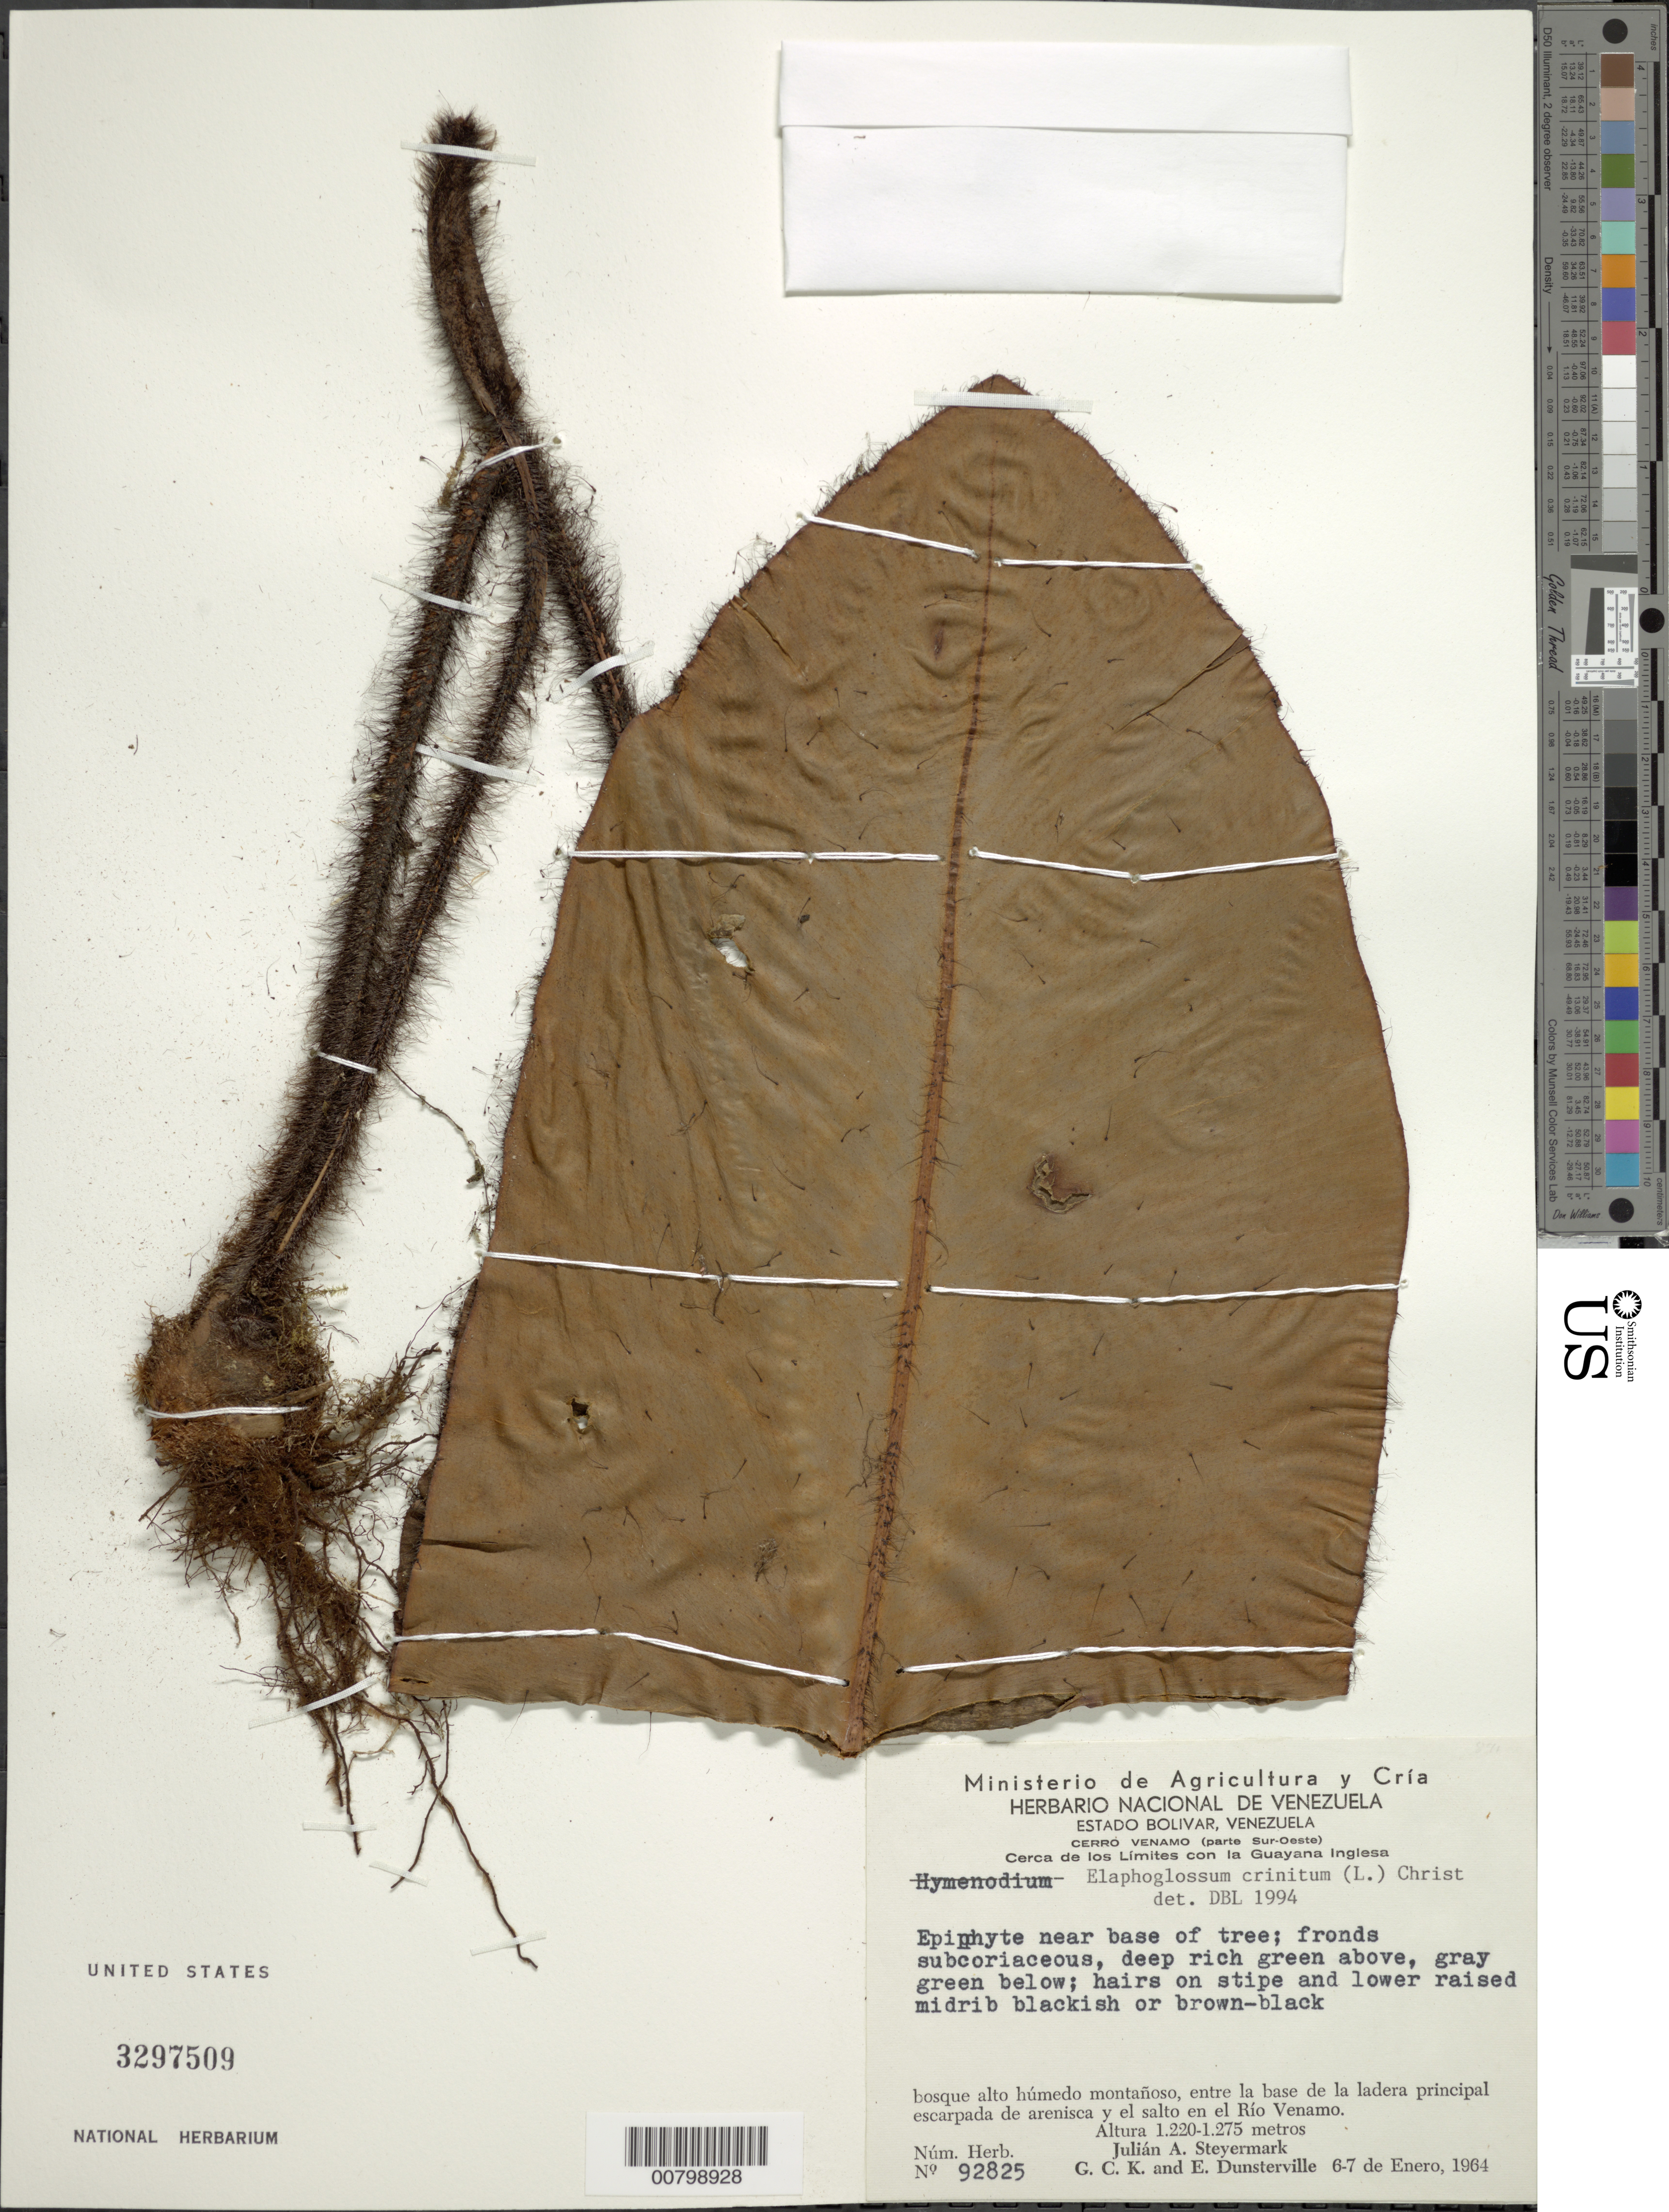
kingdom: Plantae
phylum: Tracheophyta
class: Polypodiopsida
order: Polypodiales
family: Dryopteridaceae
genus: Elaphoglossum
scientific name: Elaphoglossum crinitum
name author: (L.) Christ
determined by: Lellinger, David B., (BOT), Smithsonian Institution - National Museum of Natural History (UNITED STATES)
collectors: J. Steyermark, G. C. K. Dunsterville & E. Dunsterville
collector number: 92825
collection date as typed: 6-Jan-64 to 7-Jan-64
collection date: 1964-01-06/1964-01-07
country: Venezuela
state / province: Bolívar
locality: Cerro Venamo (parte Sur-Oeste), Río Venamo, Río Venamo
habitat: Bosque alto humedo montanoso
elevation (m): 1220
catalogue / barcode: US 3297509